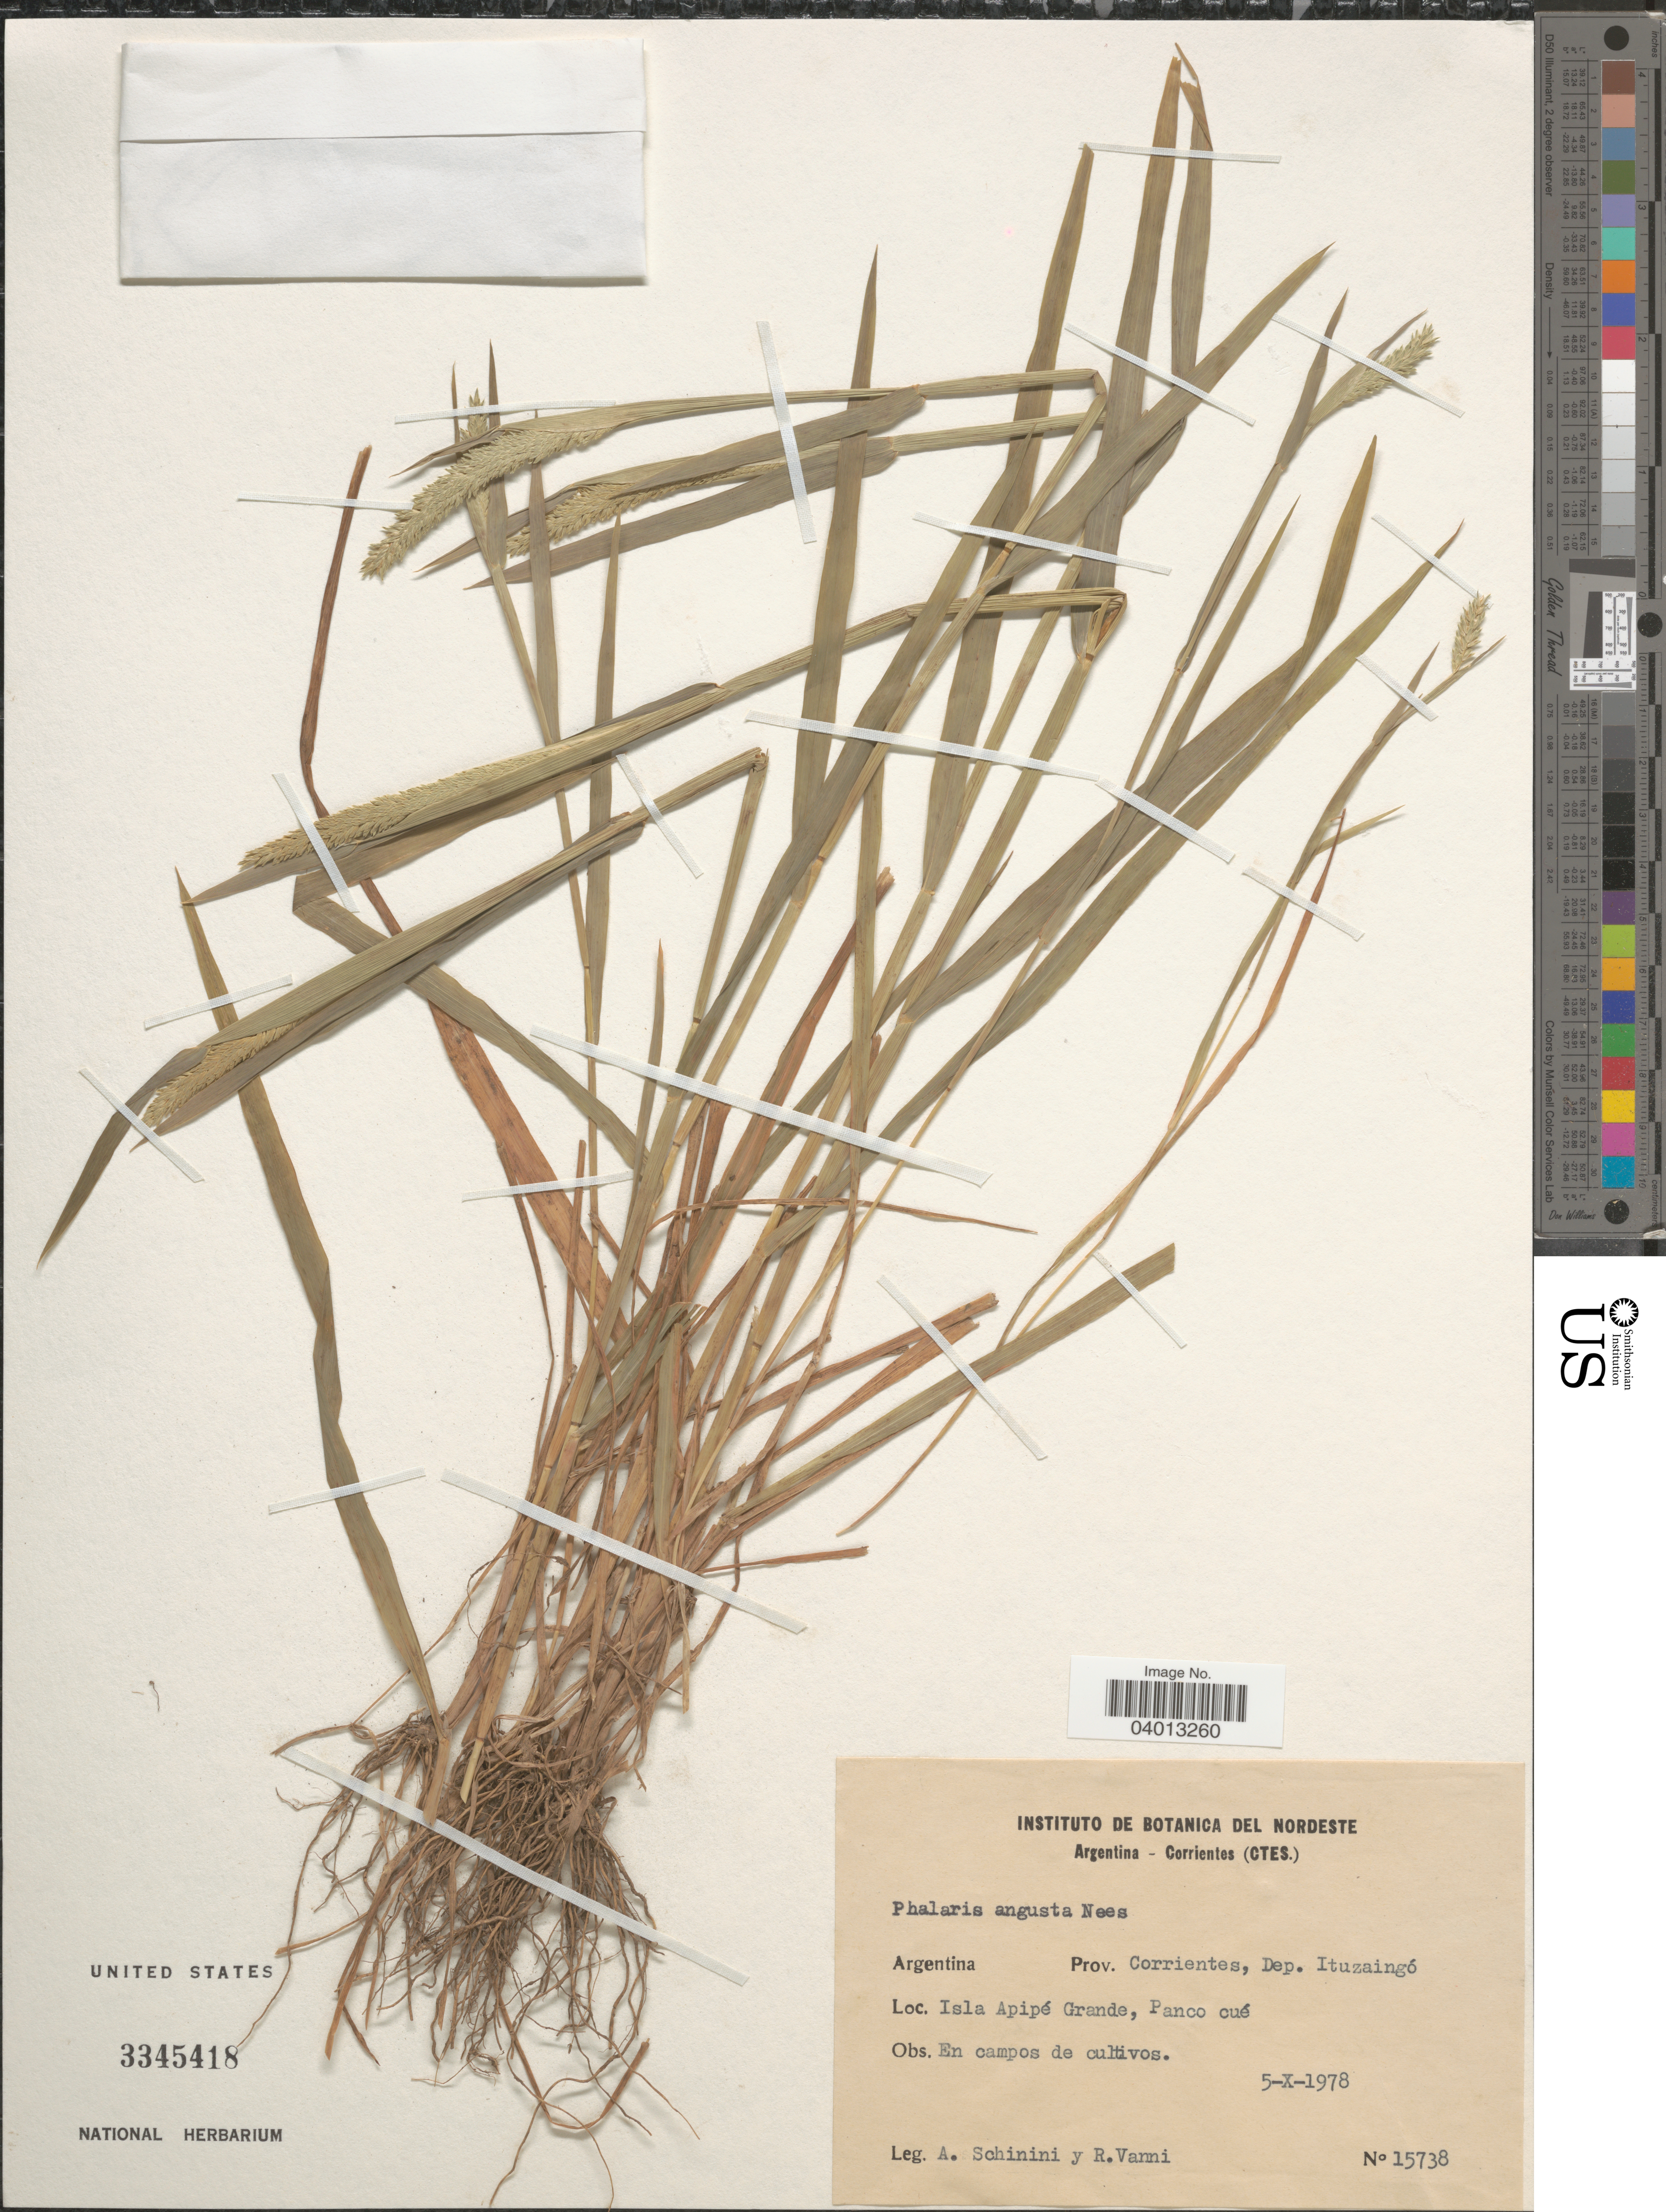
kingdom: Plantae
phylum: Tracheophyta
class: Liliopsida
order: Poales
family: Poaceae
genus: Phalaris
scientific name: Phalaris angusta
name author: Nees ex Trin.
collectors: A. Schinini & R. Vanni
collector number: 15738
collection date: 1978-10-05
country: Argentina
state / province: Corrientes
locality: Dep. Ituzaingó. Isla Apipé Grande, Panco cué.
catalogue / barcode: US 3345418